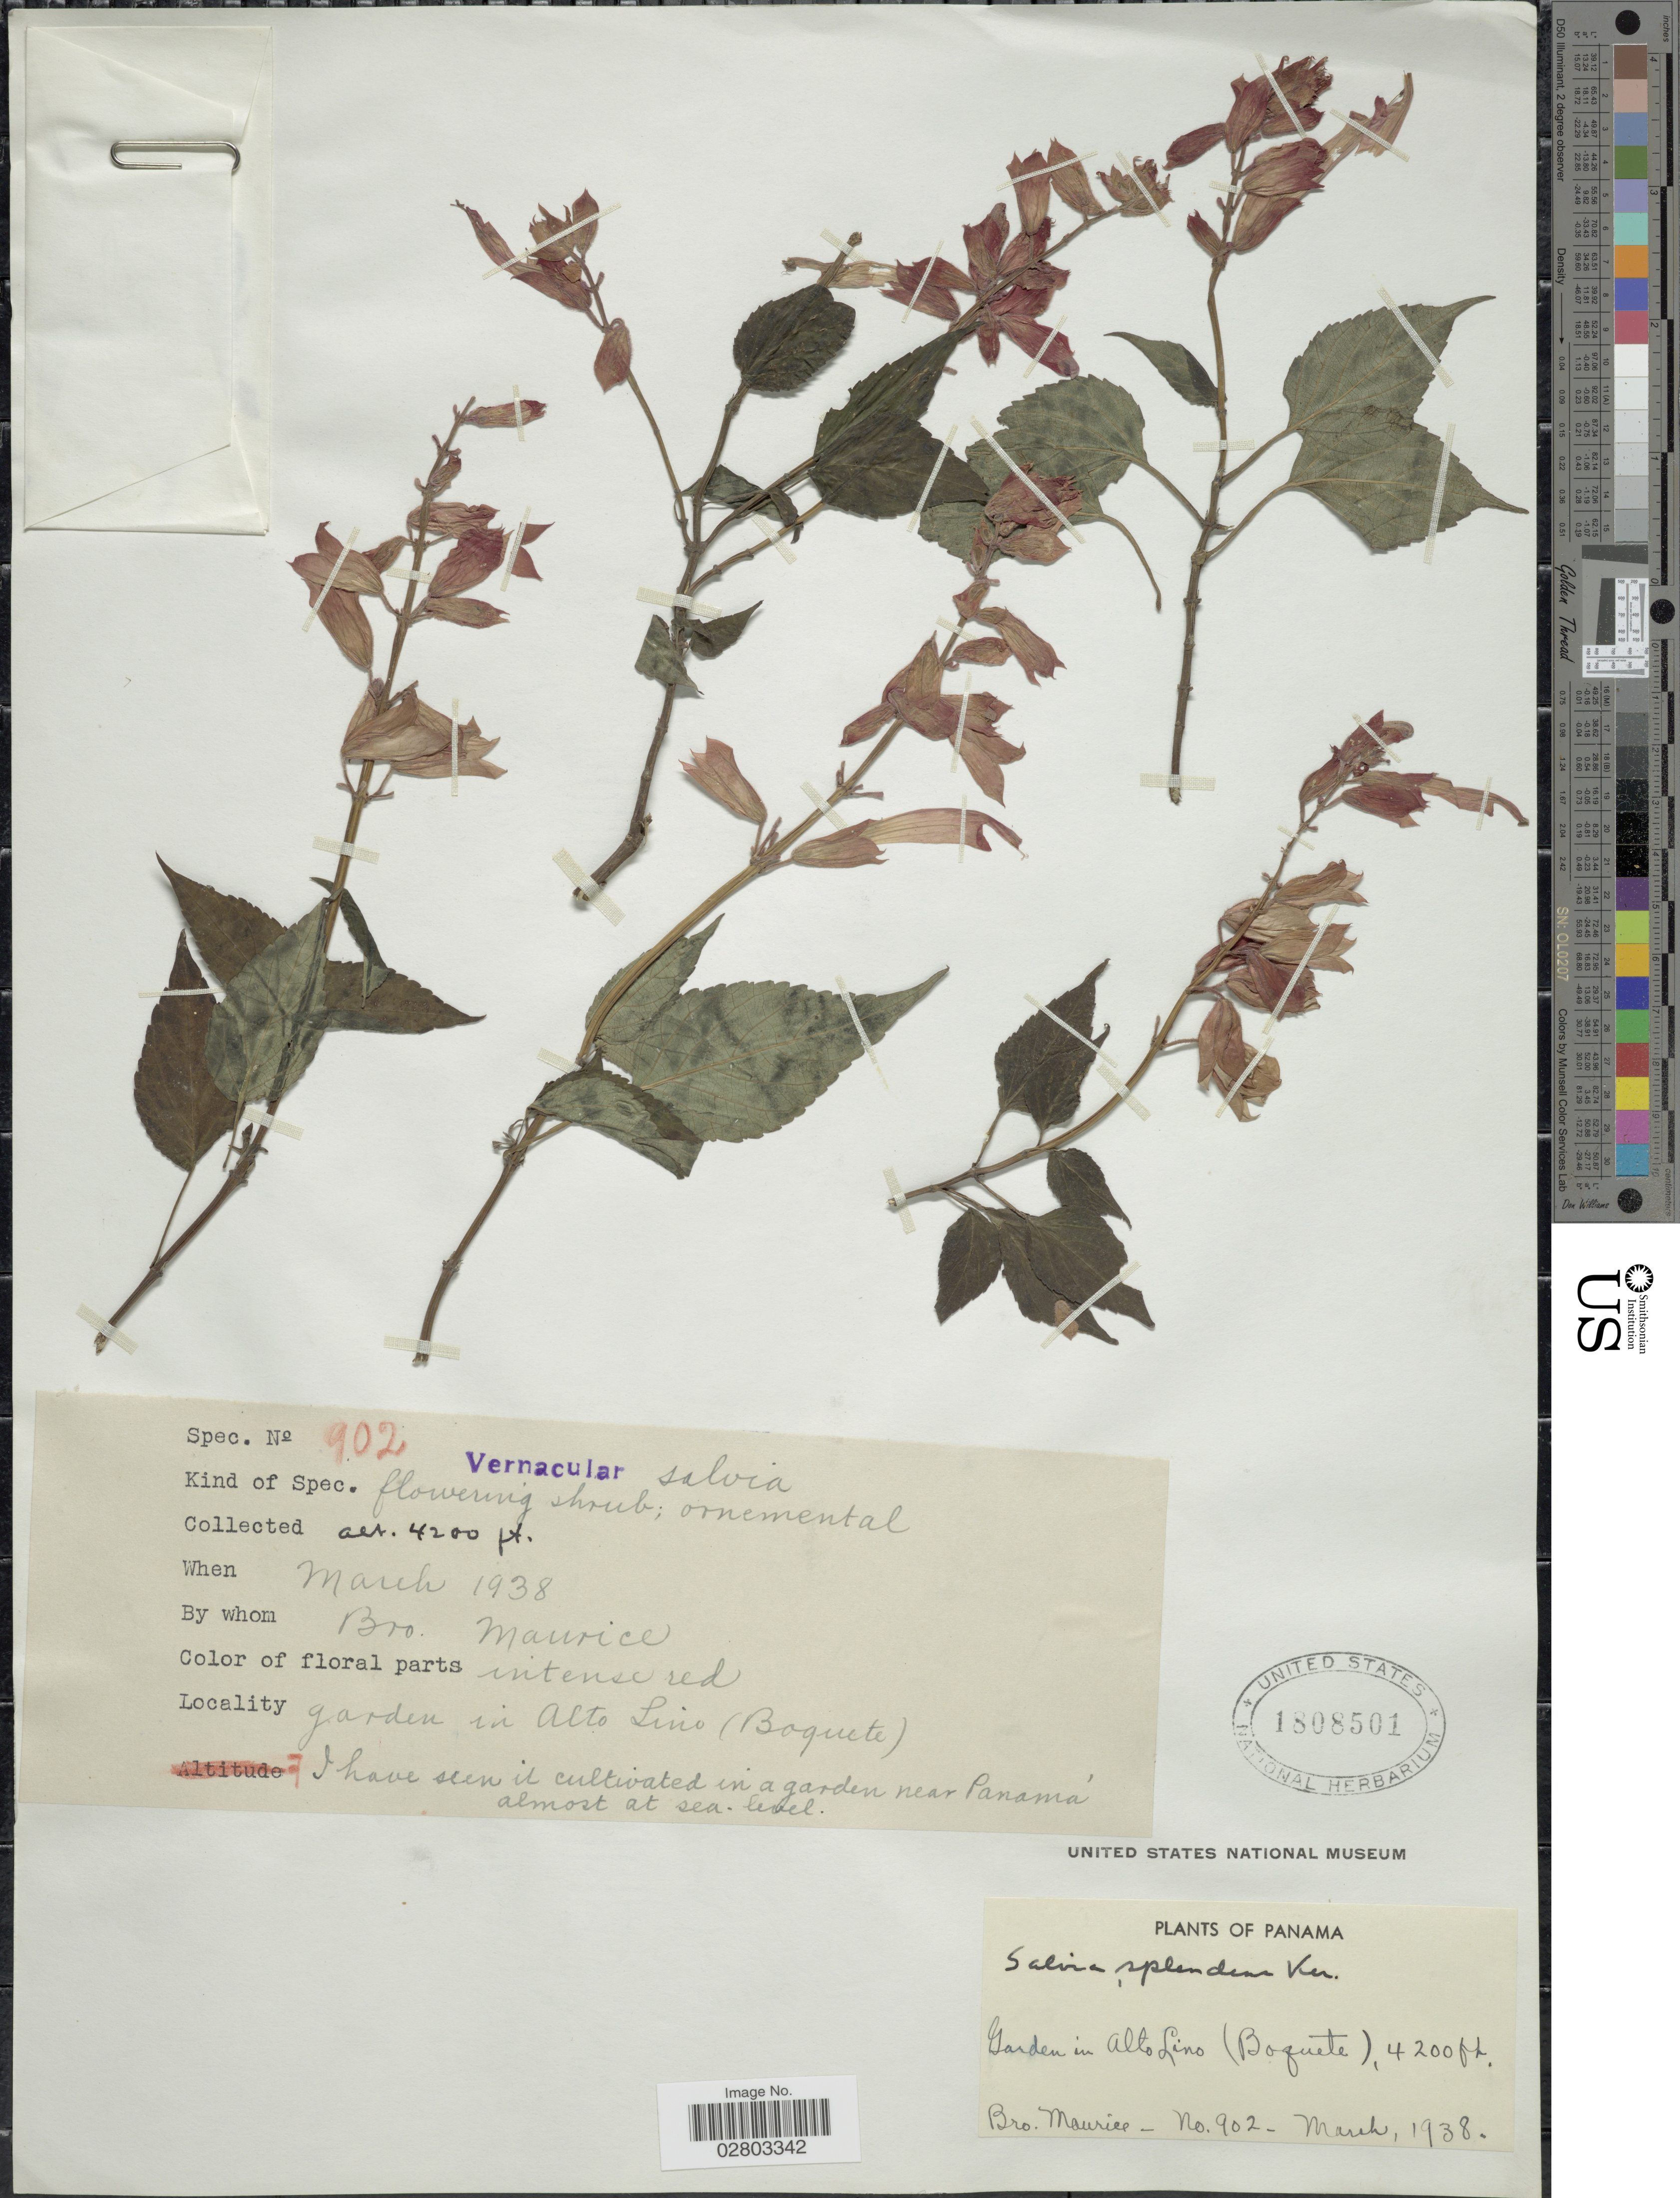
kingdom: Plantae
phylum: Tracheophyta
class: Magnoliopsida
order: Lamiales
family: Lamiaceae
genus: Salvia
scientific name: Salvia splendens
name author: Sellow ex Nees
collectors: B. Maurice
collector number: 902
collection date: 1938-03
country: Panama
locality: Garden in Alto Lino (Boquete)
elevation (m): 1280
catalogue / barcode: US 1808501